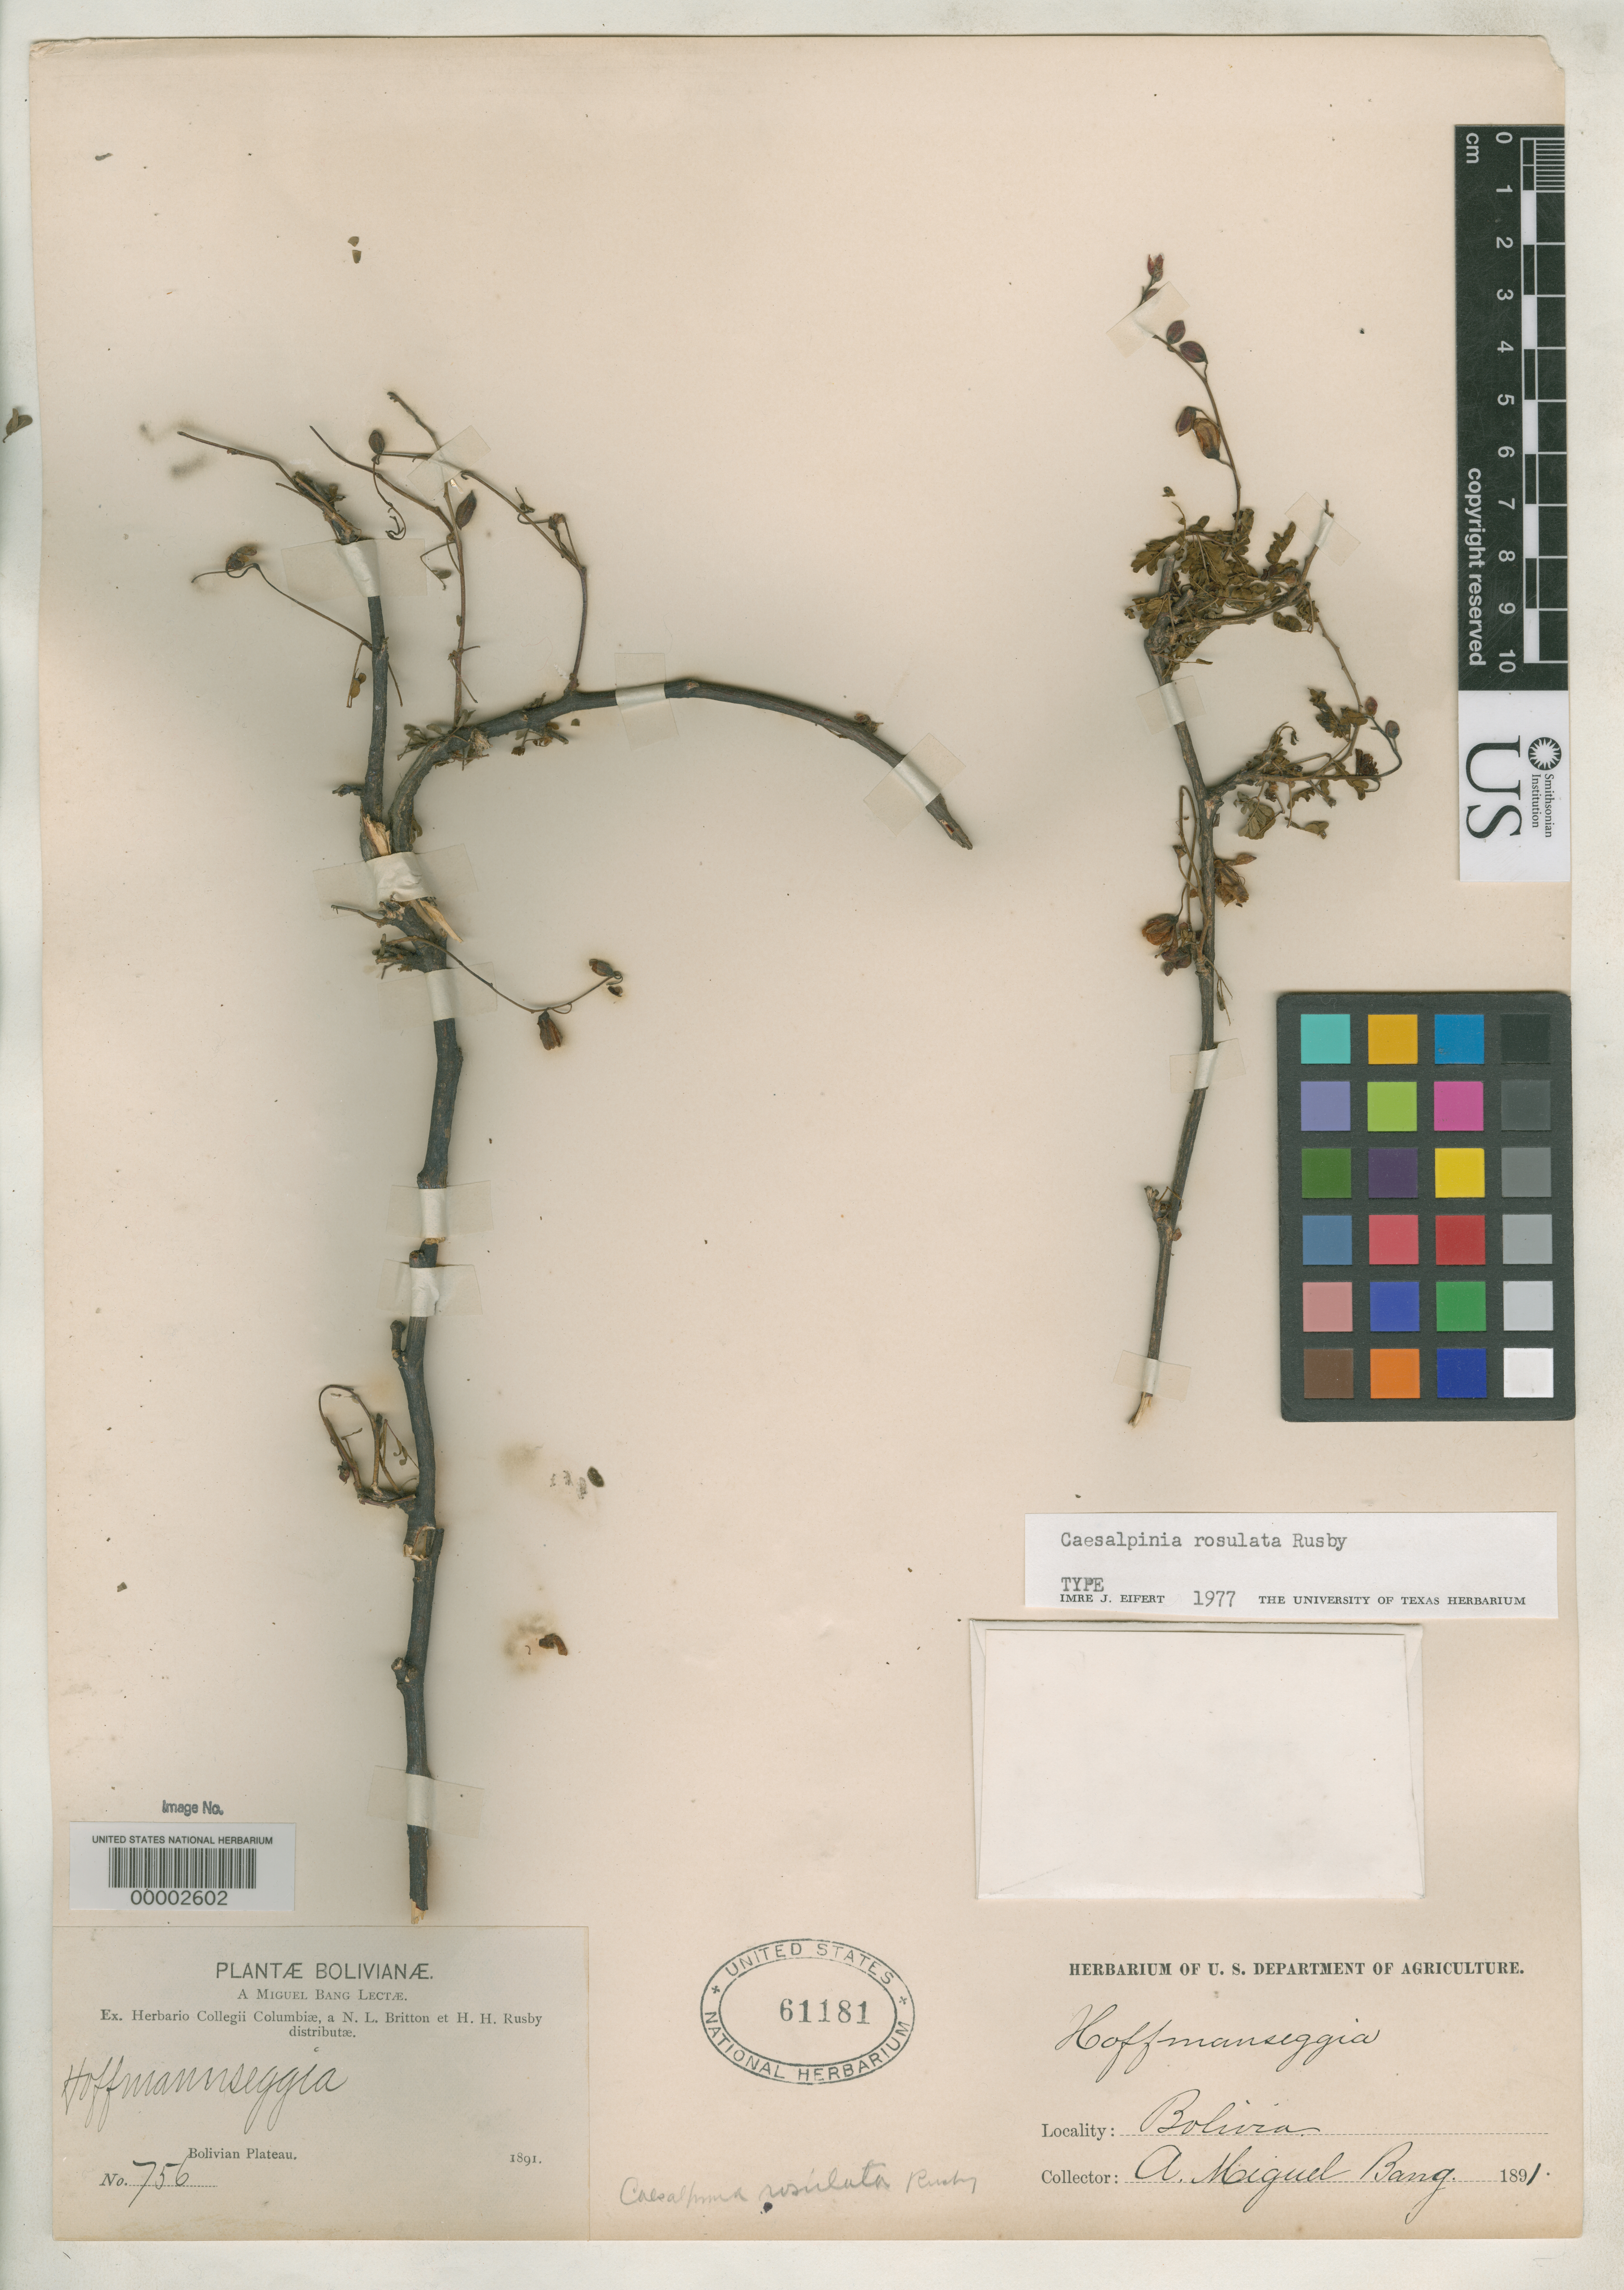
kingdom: Plantae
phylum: Tracheophyta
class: Magnoliopsida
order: Fabales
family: Fabaceae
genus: Caesalpinia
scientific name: Caesalpinia rosulata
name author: Rusby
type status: Isotype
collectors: M. Bang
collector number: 756 p.p.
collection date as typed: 1891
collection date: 1891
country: Bolivia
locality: Bolivian Plateau.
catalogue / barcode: US 61181